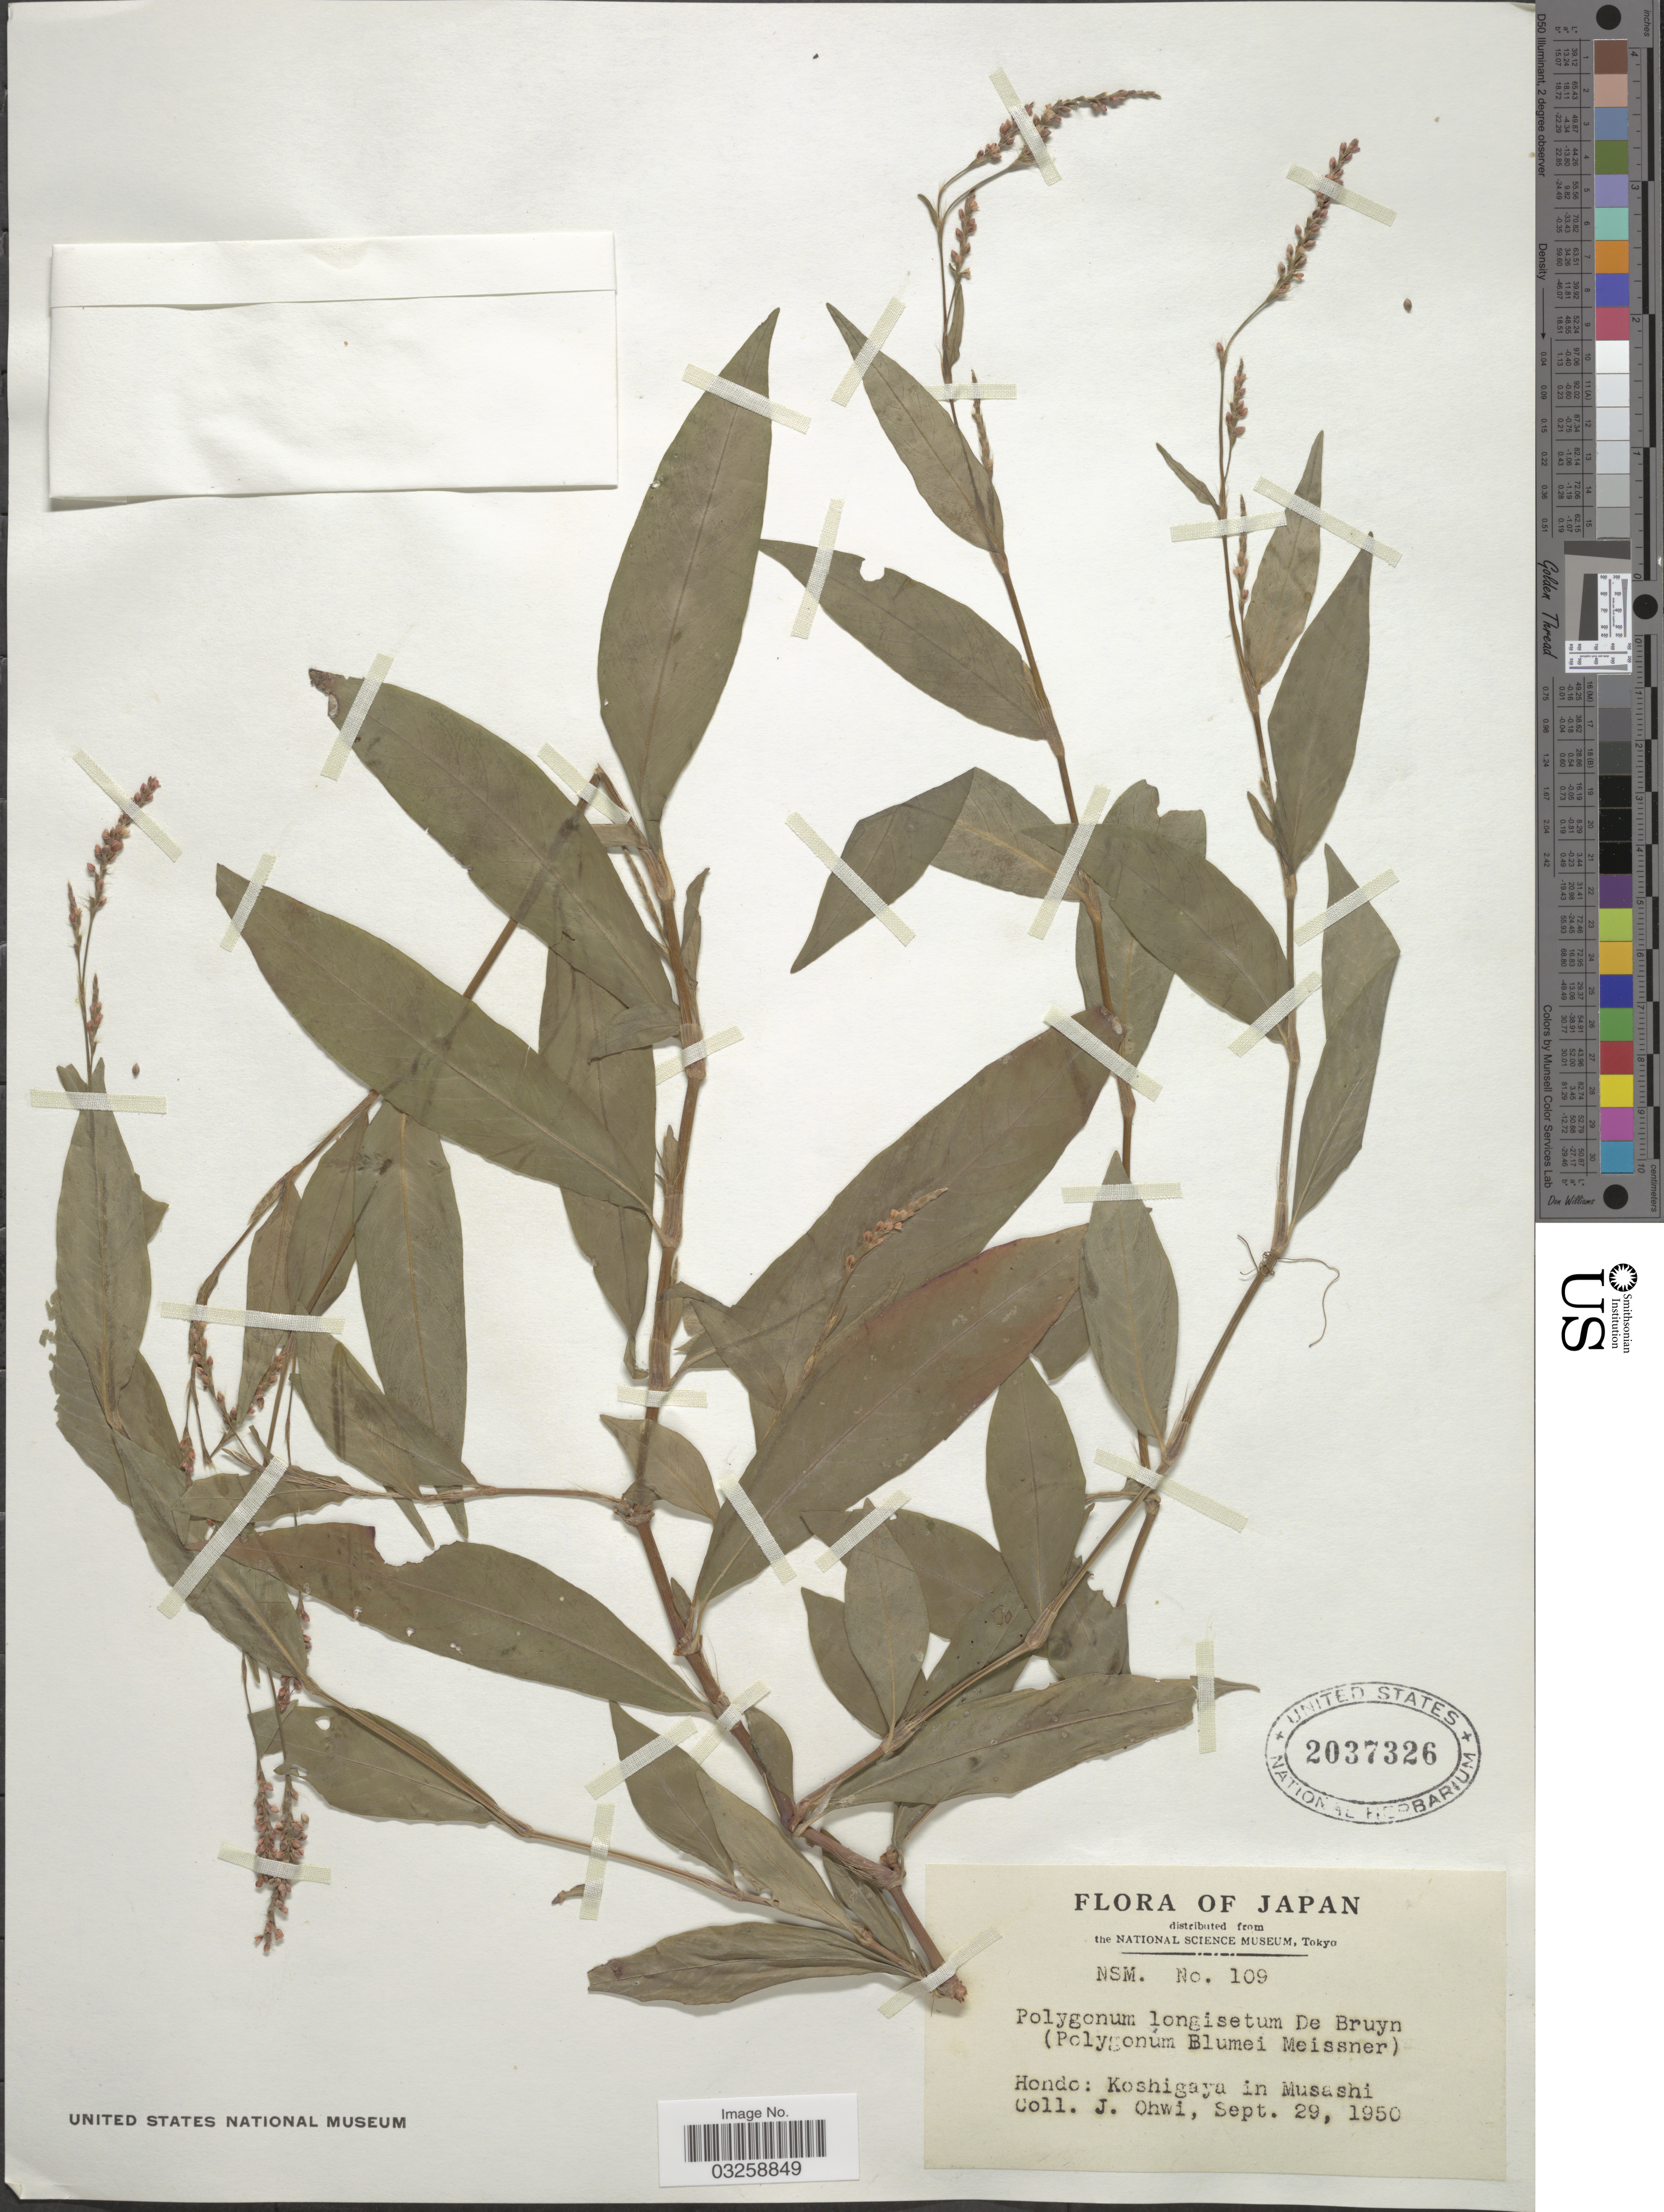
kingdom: Plantae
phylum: Tracheophyta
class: Magnoliopsida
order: Caryophyllales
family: Polygonaceae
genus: Polygonum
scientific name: Polygonum longisetum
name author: Bruijn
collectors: J. Ohwi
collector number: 109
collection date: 1950-09-29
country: Japan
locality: Hondo: Koshigaya in Musashi.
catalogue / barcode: US 2037326